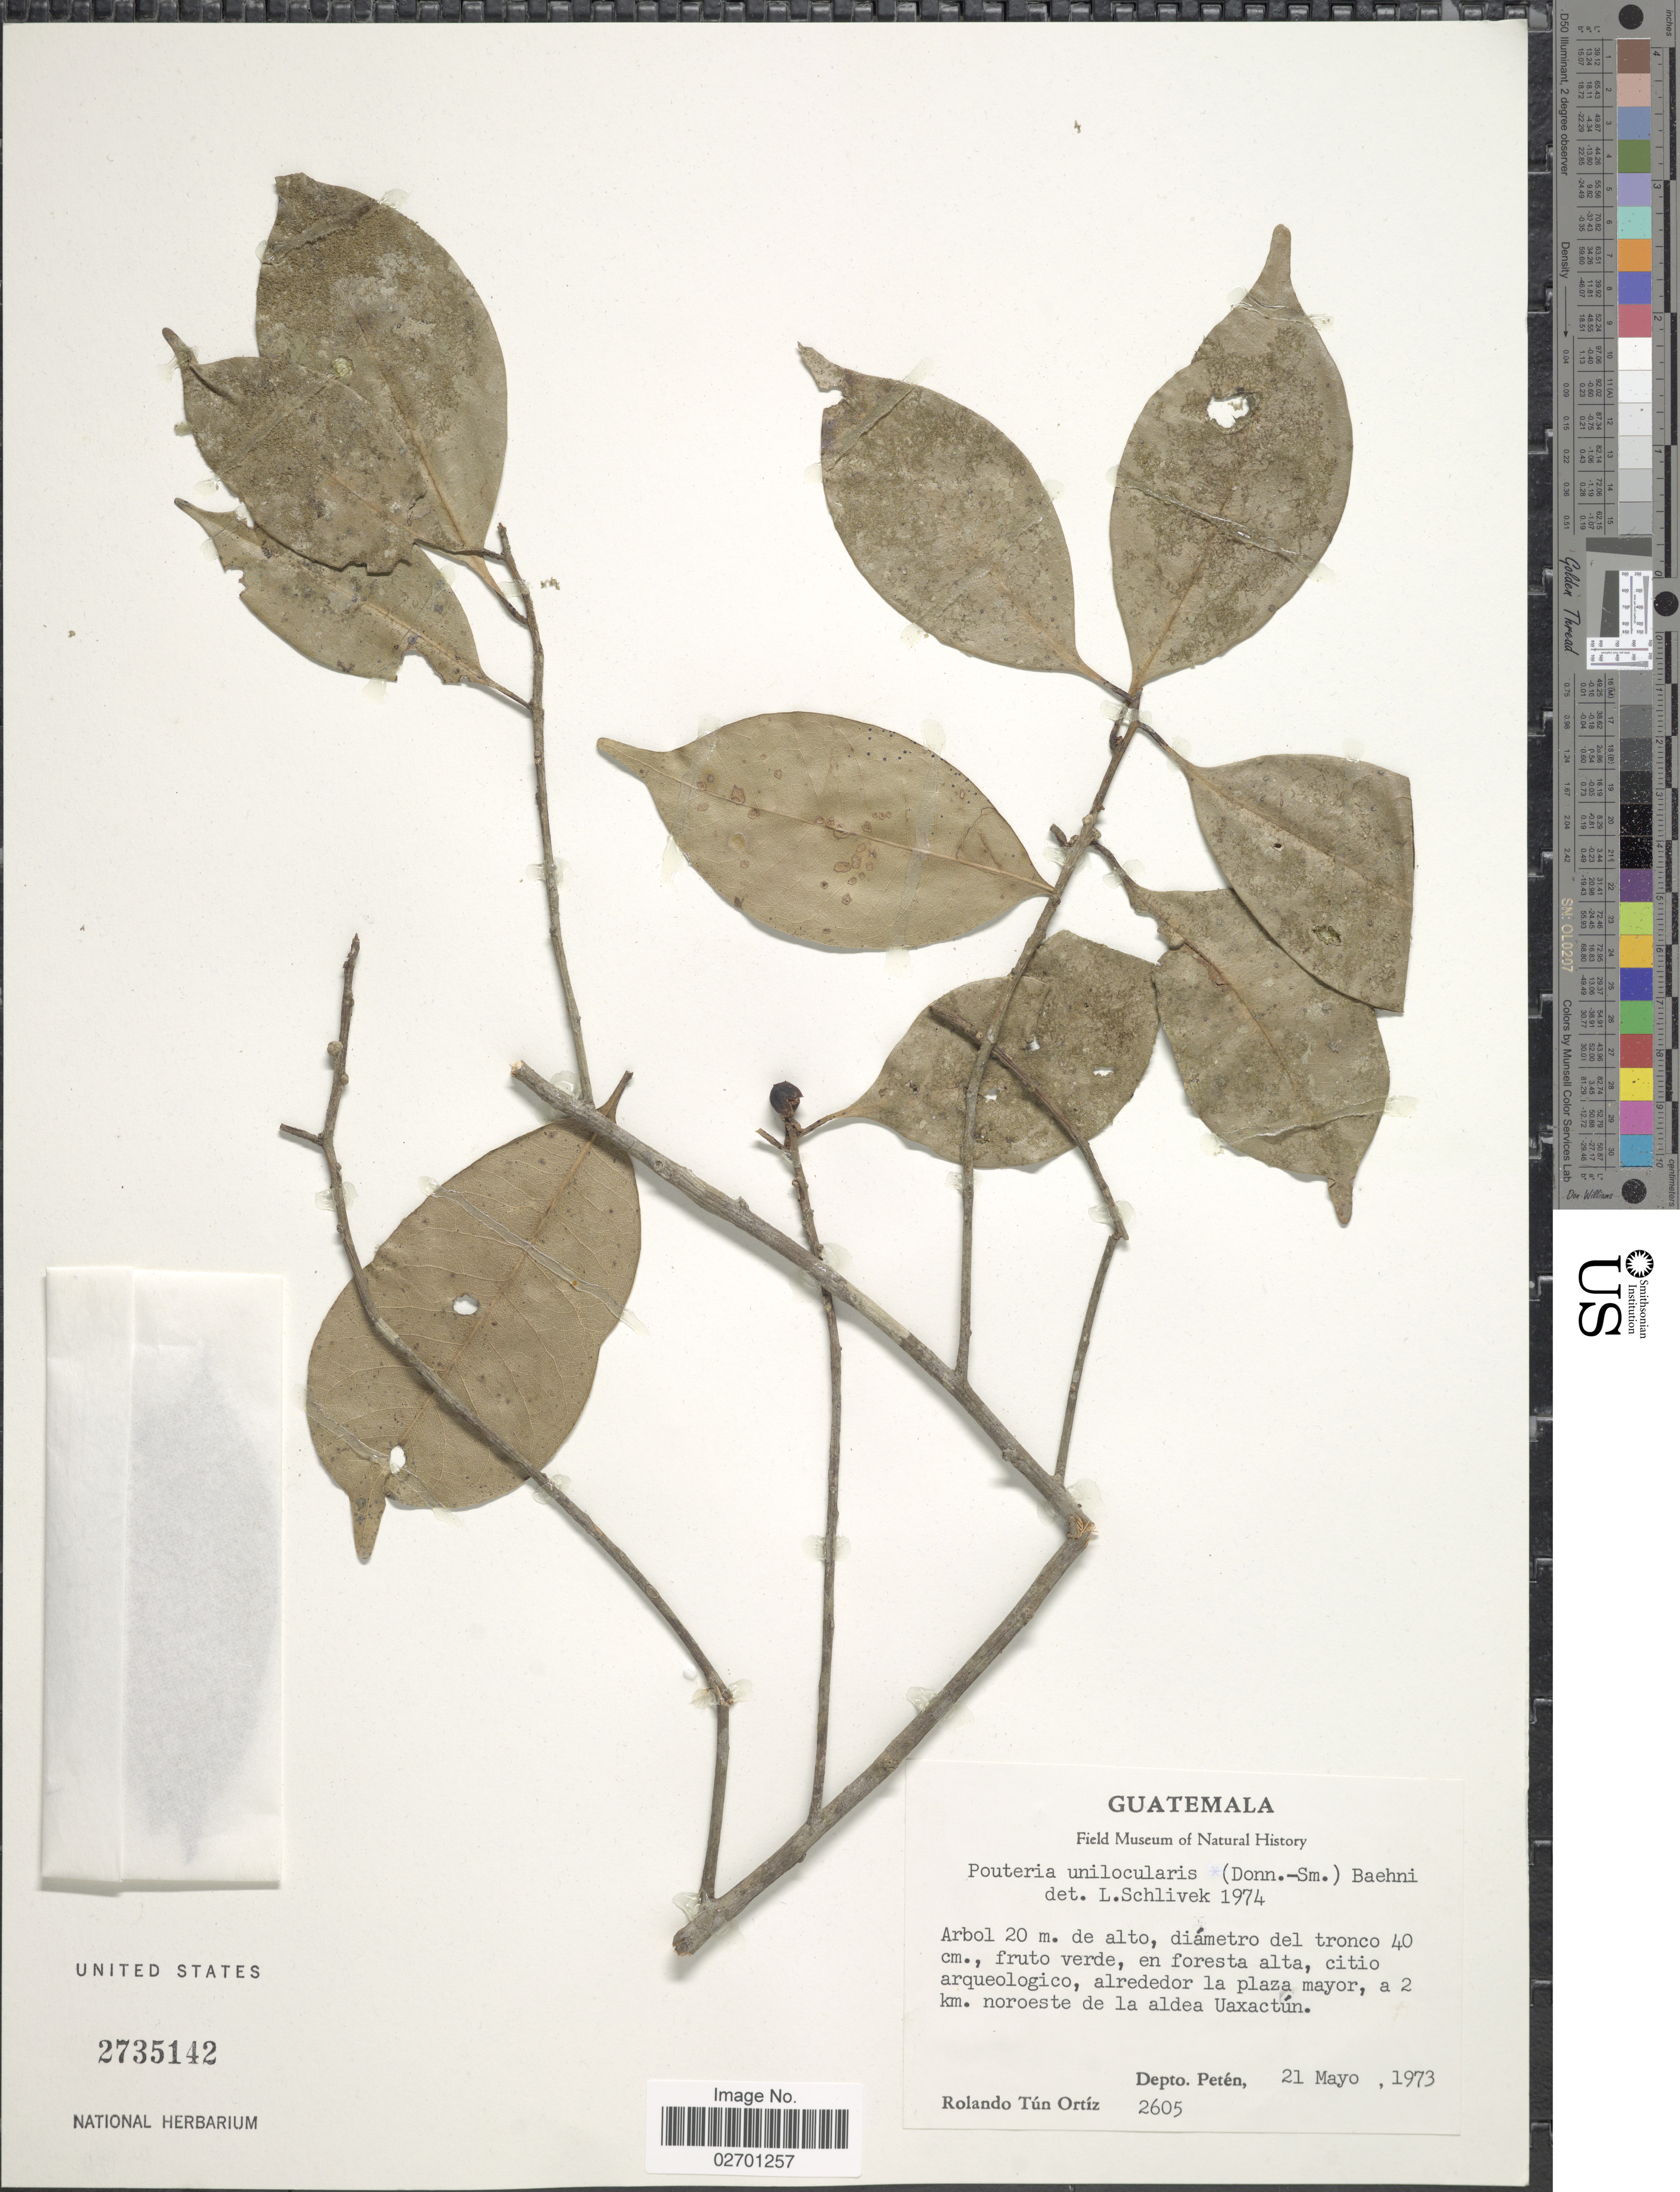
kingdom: Plantae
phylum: Tracheophyta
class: Magnoliopsida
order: Ericales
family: Sapotaceae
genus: Pouteria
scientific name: Pouteria reticulata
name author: (Engl.) Eyma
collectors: R. T. Ortíz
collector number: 2605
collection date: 1973-05-21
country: Guatemala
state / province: El Petén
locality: Alrededor la plaza mayor, a 2 km. noreste de la aldea Uaxactun.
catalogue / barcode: US 2735142